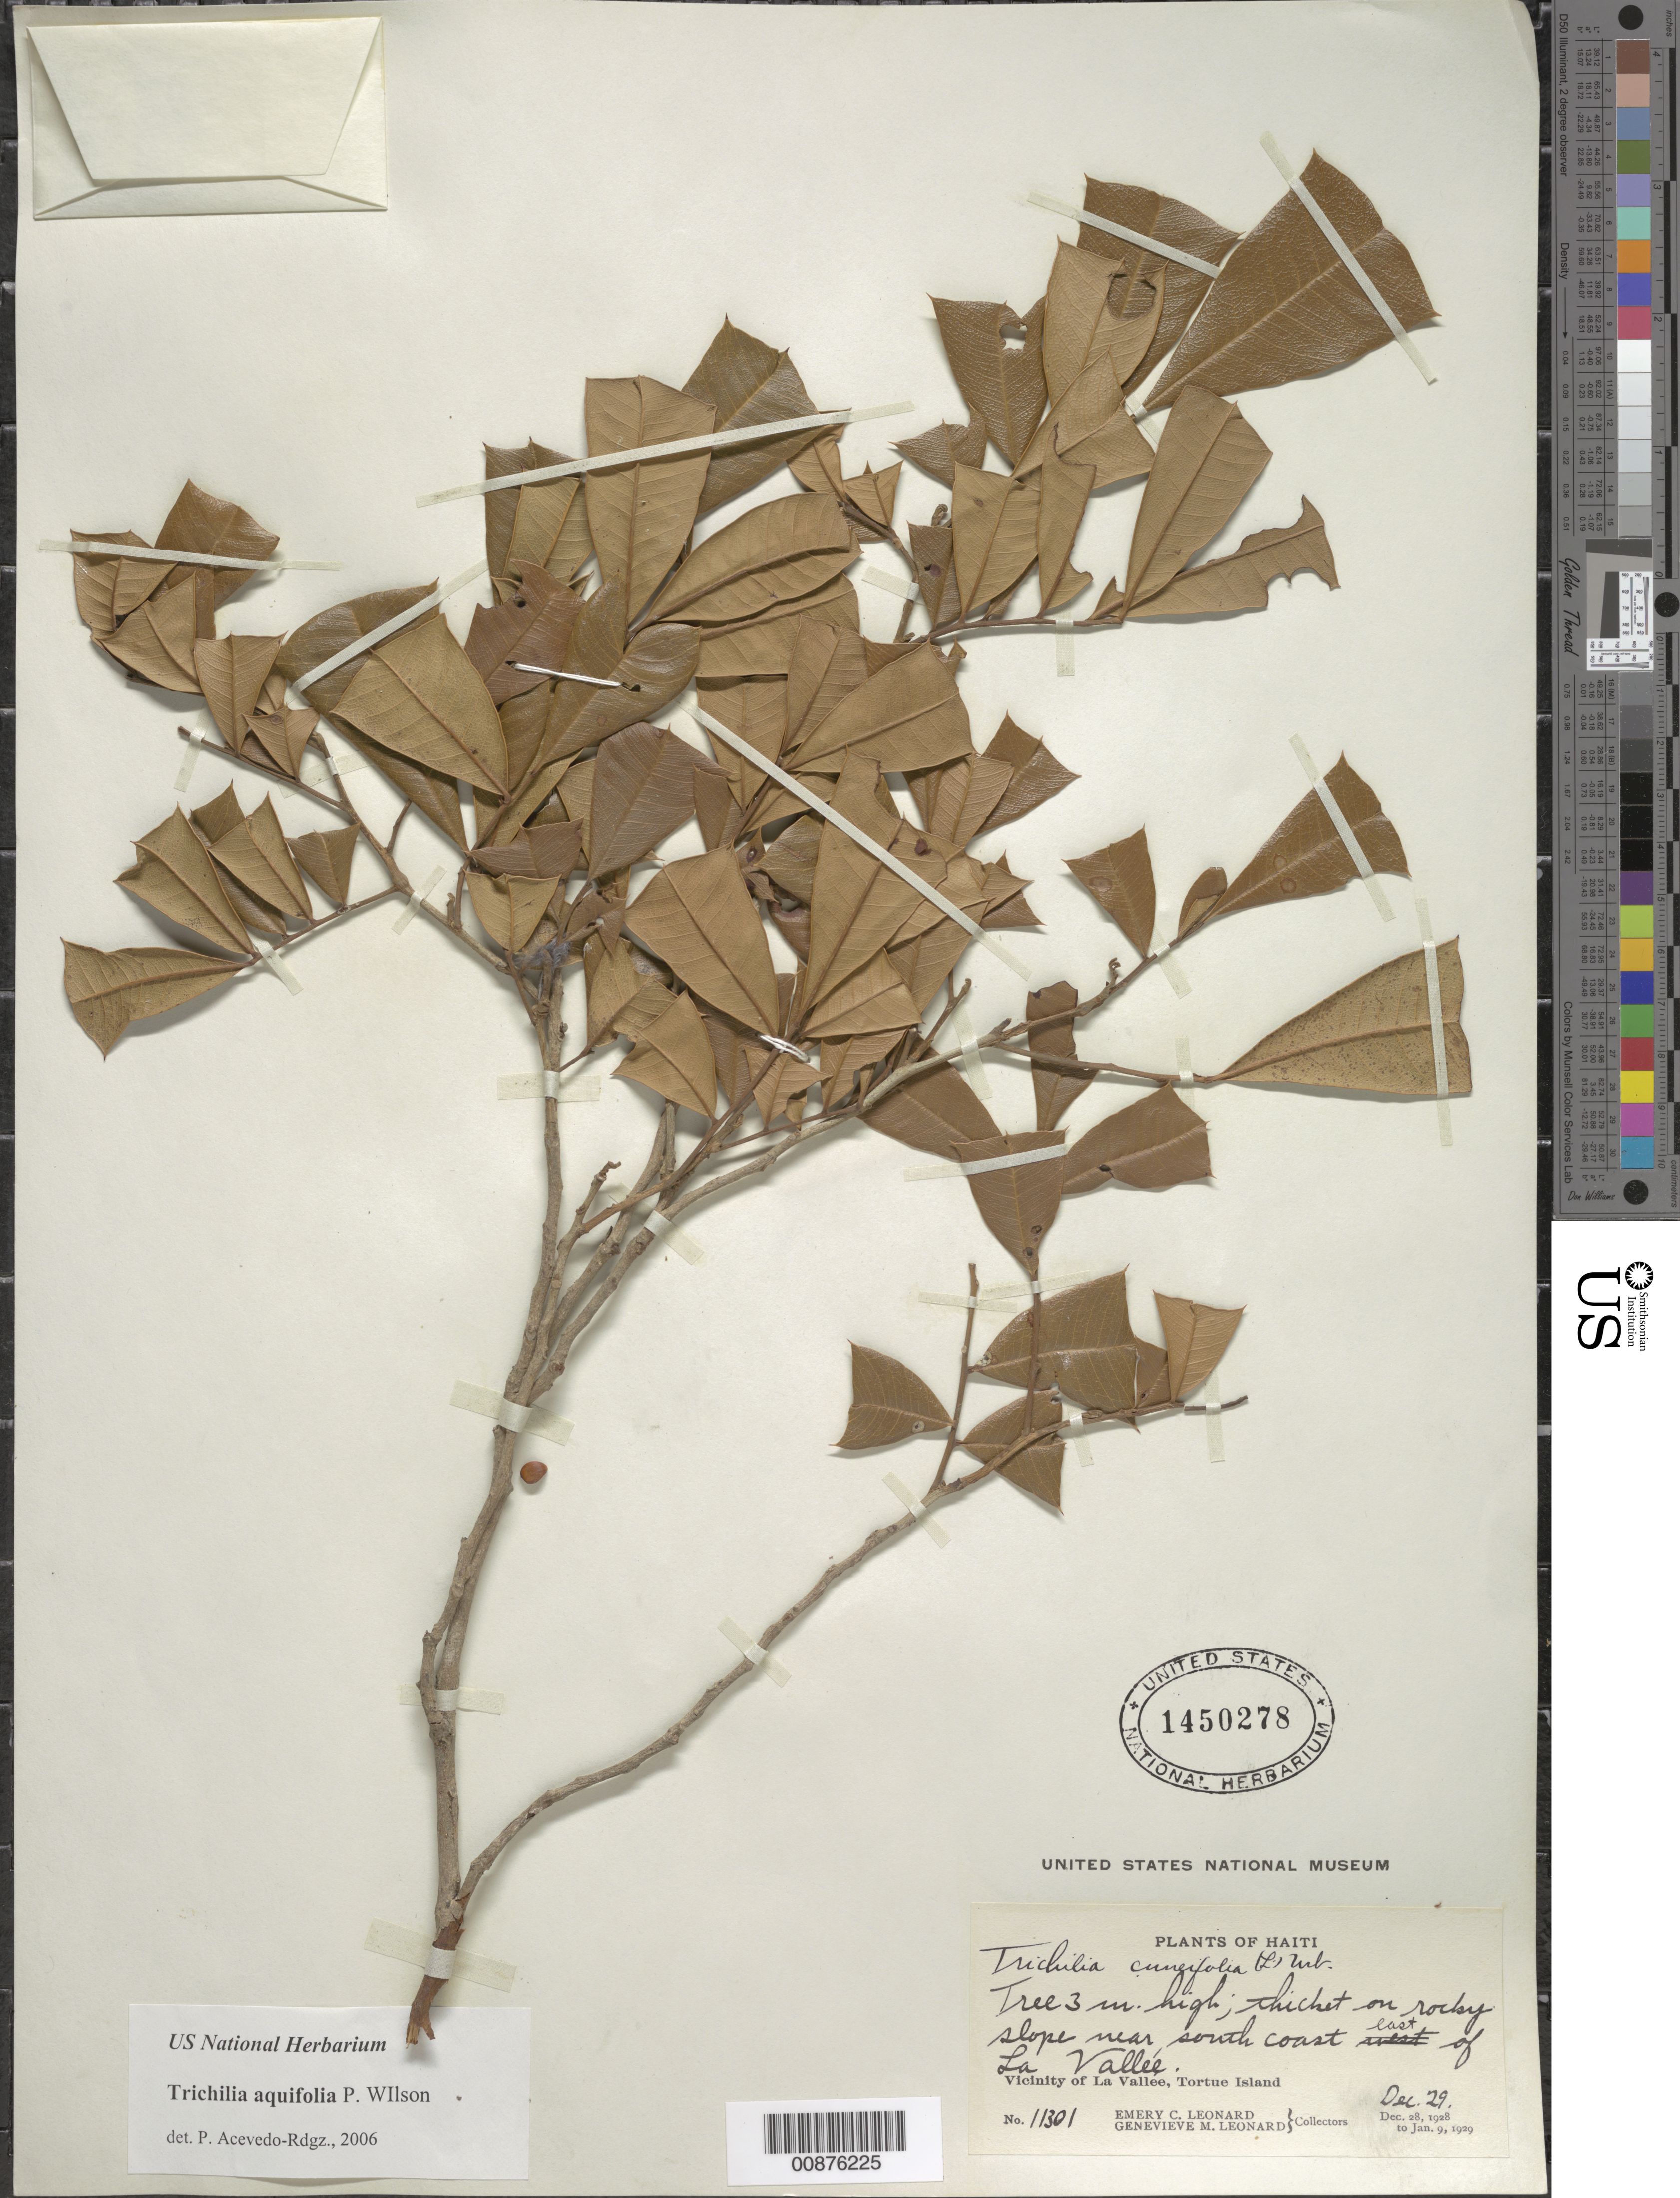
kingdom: Plantae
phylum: Tracheophyta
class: Magnoliopsida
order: Sapindales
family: Meliaceae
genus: Trichilia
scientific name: Trichilia aquifolia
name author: P. Wilson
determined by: Acevedo-Rodríguez, P., (BOT), Smithsonian Institution - National Museum of Natural History (UNITED STATES)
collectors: E. C. Leonard & G. M. Leonard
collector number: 11301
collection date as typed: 29 Dec 1929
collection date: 1929-12-29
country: Haiti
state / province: Nord-Ouest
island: Île de la Tortue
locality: Vicinity of La Vallée, near south coast E of town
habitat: Thicket on rocky slope near coast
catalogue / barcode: US 1450278